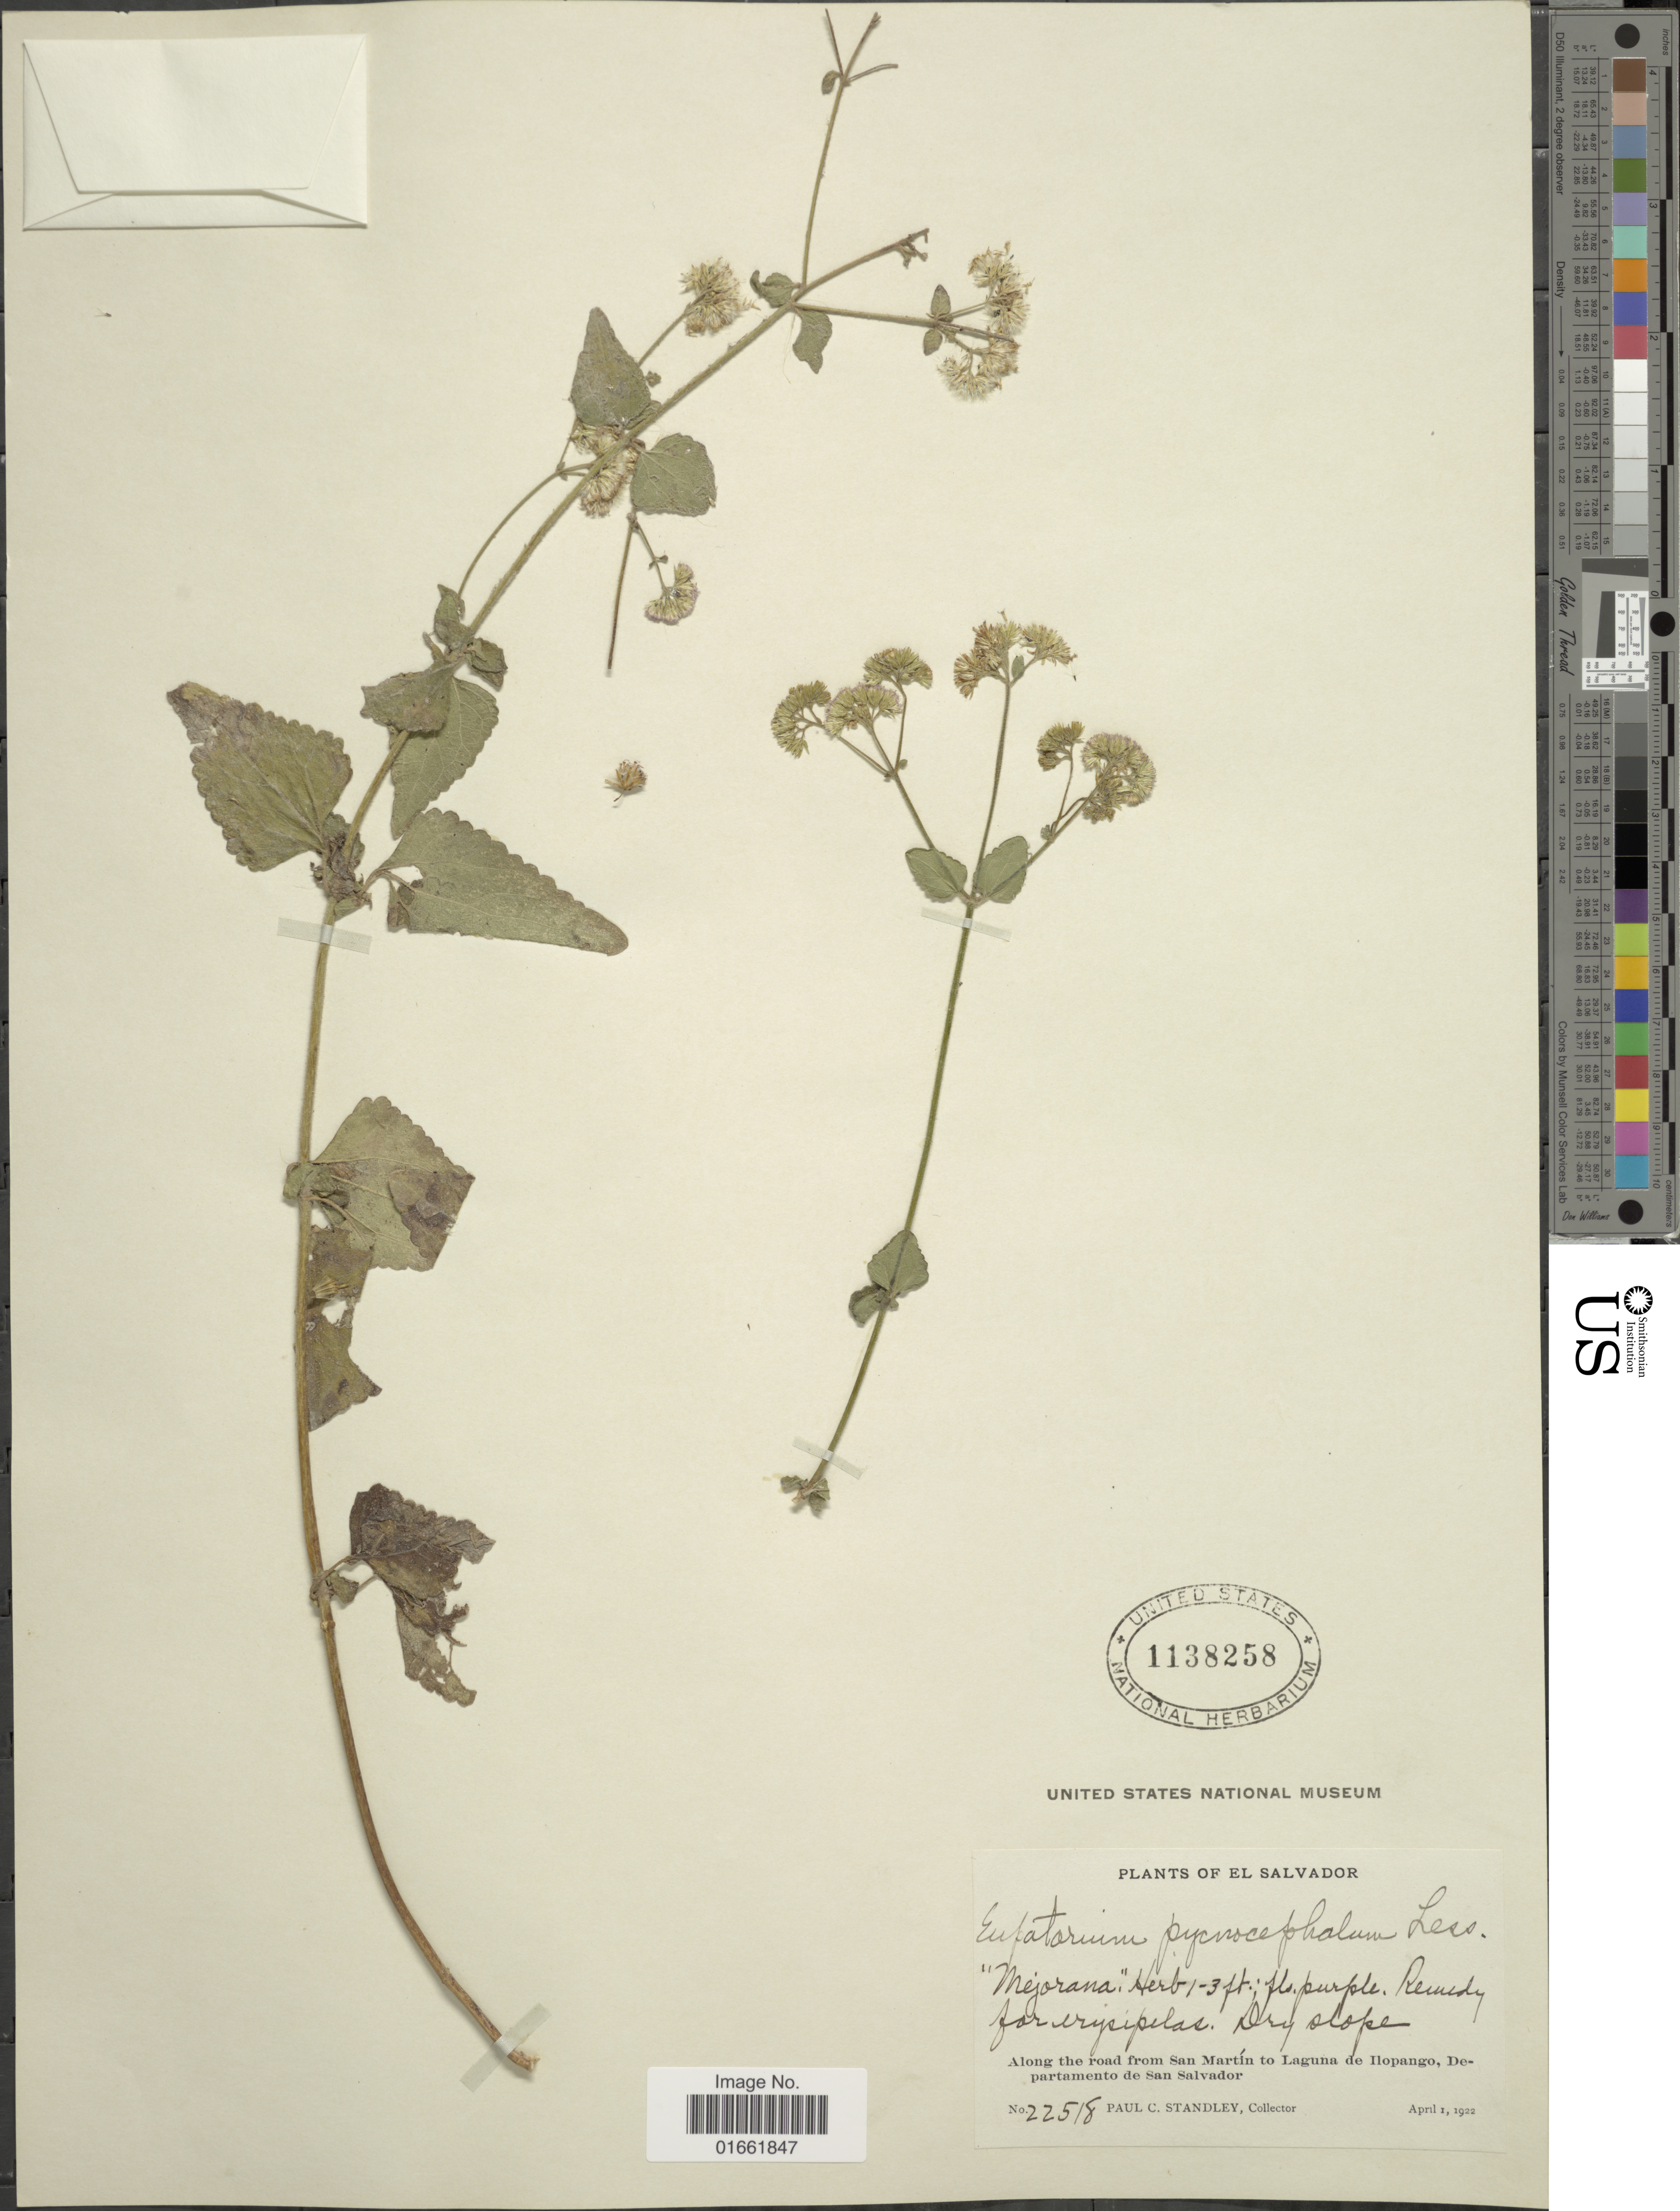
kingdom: Plantae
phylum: Tracheophyta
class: Magnoliopsida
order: Asterales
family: Asteraceae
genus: Fleischmannia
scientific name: Fleischmannia pratensis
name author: (Klatt) R.M. King & H. Rob.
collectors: P. C. Standley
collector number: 22518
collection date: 1922-04-01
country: El Salvador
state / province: San Salvador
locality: Along the road from San Martín to Laguna de Hopango, Departamento de San Salvador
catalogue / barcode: US 1138258